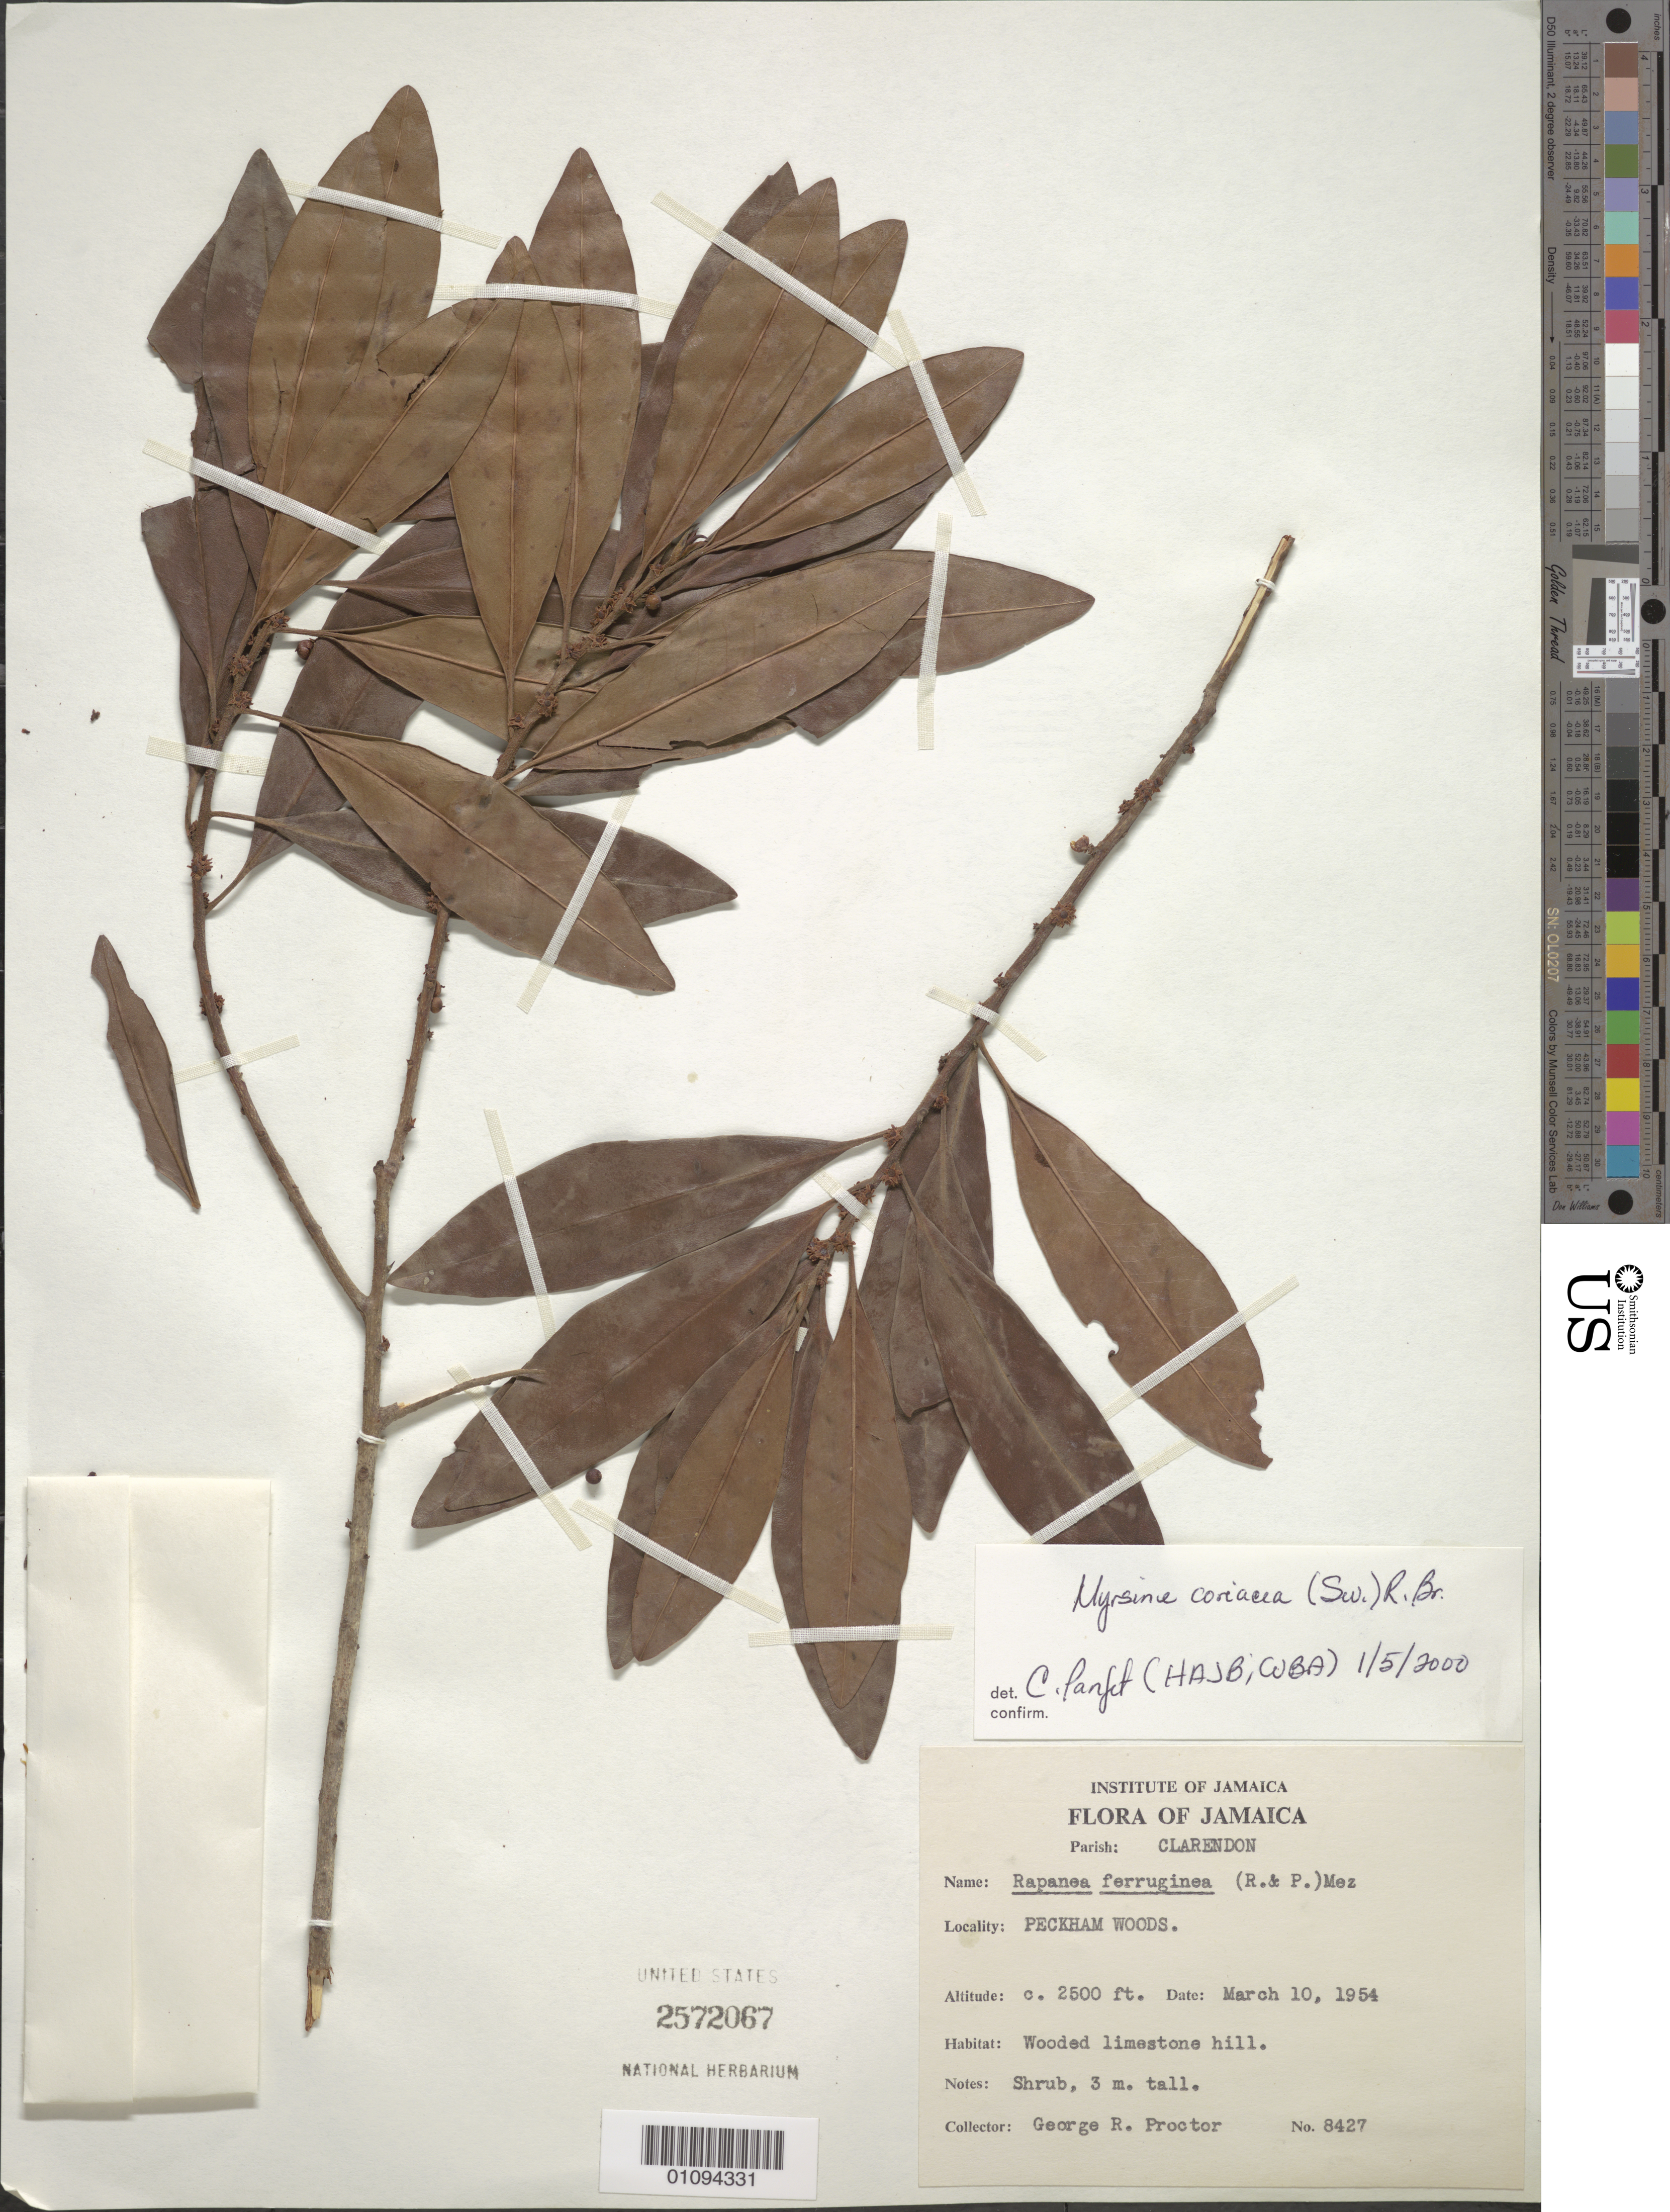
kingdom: Plantae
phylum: Tracheophyta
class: Magnoliopsida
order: Ericales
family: Primulaceae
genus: Myrsine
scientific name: Myrsine coriacea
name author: (Sw.) R. Br. ex Roem. & Schult.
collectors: G. R. Proctor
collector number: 8427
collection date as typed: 10 Mar 1954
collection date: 1954-03-10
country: Jamaica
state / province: Clarendon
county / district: Peckham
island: Jamaica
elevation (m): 762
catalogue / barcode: US 2572067